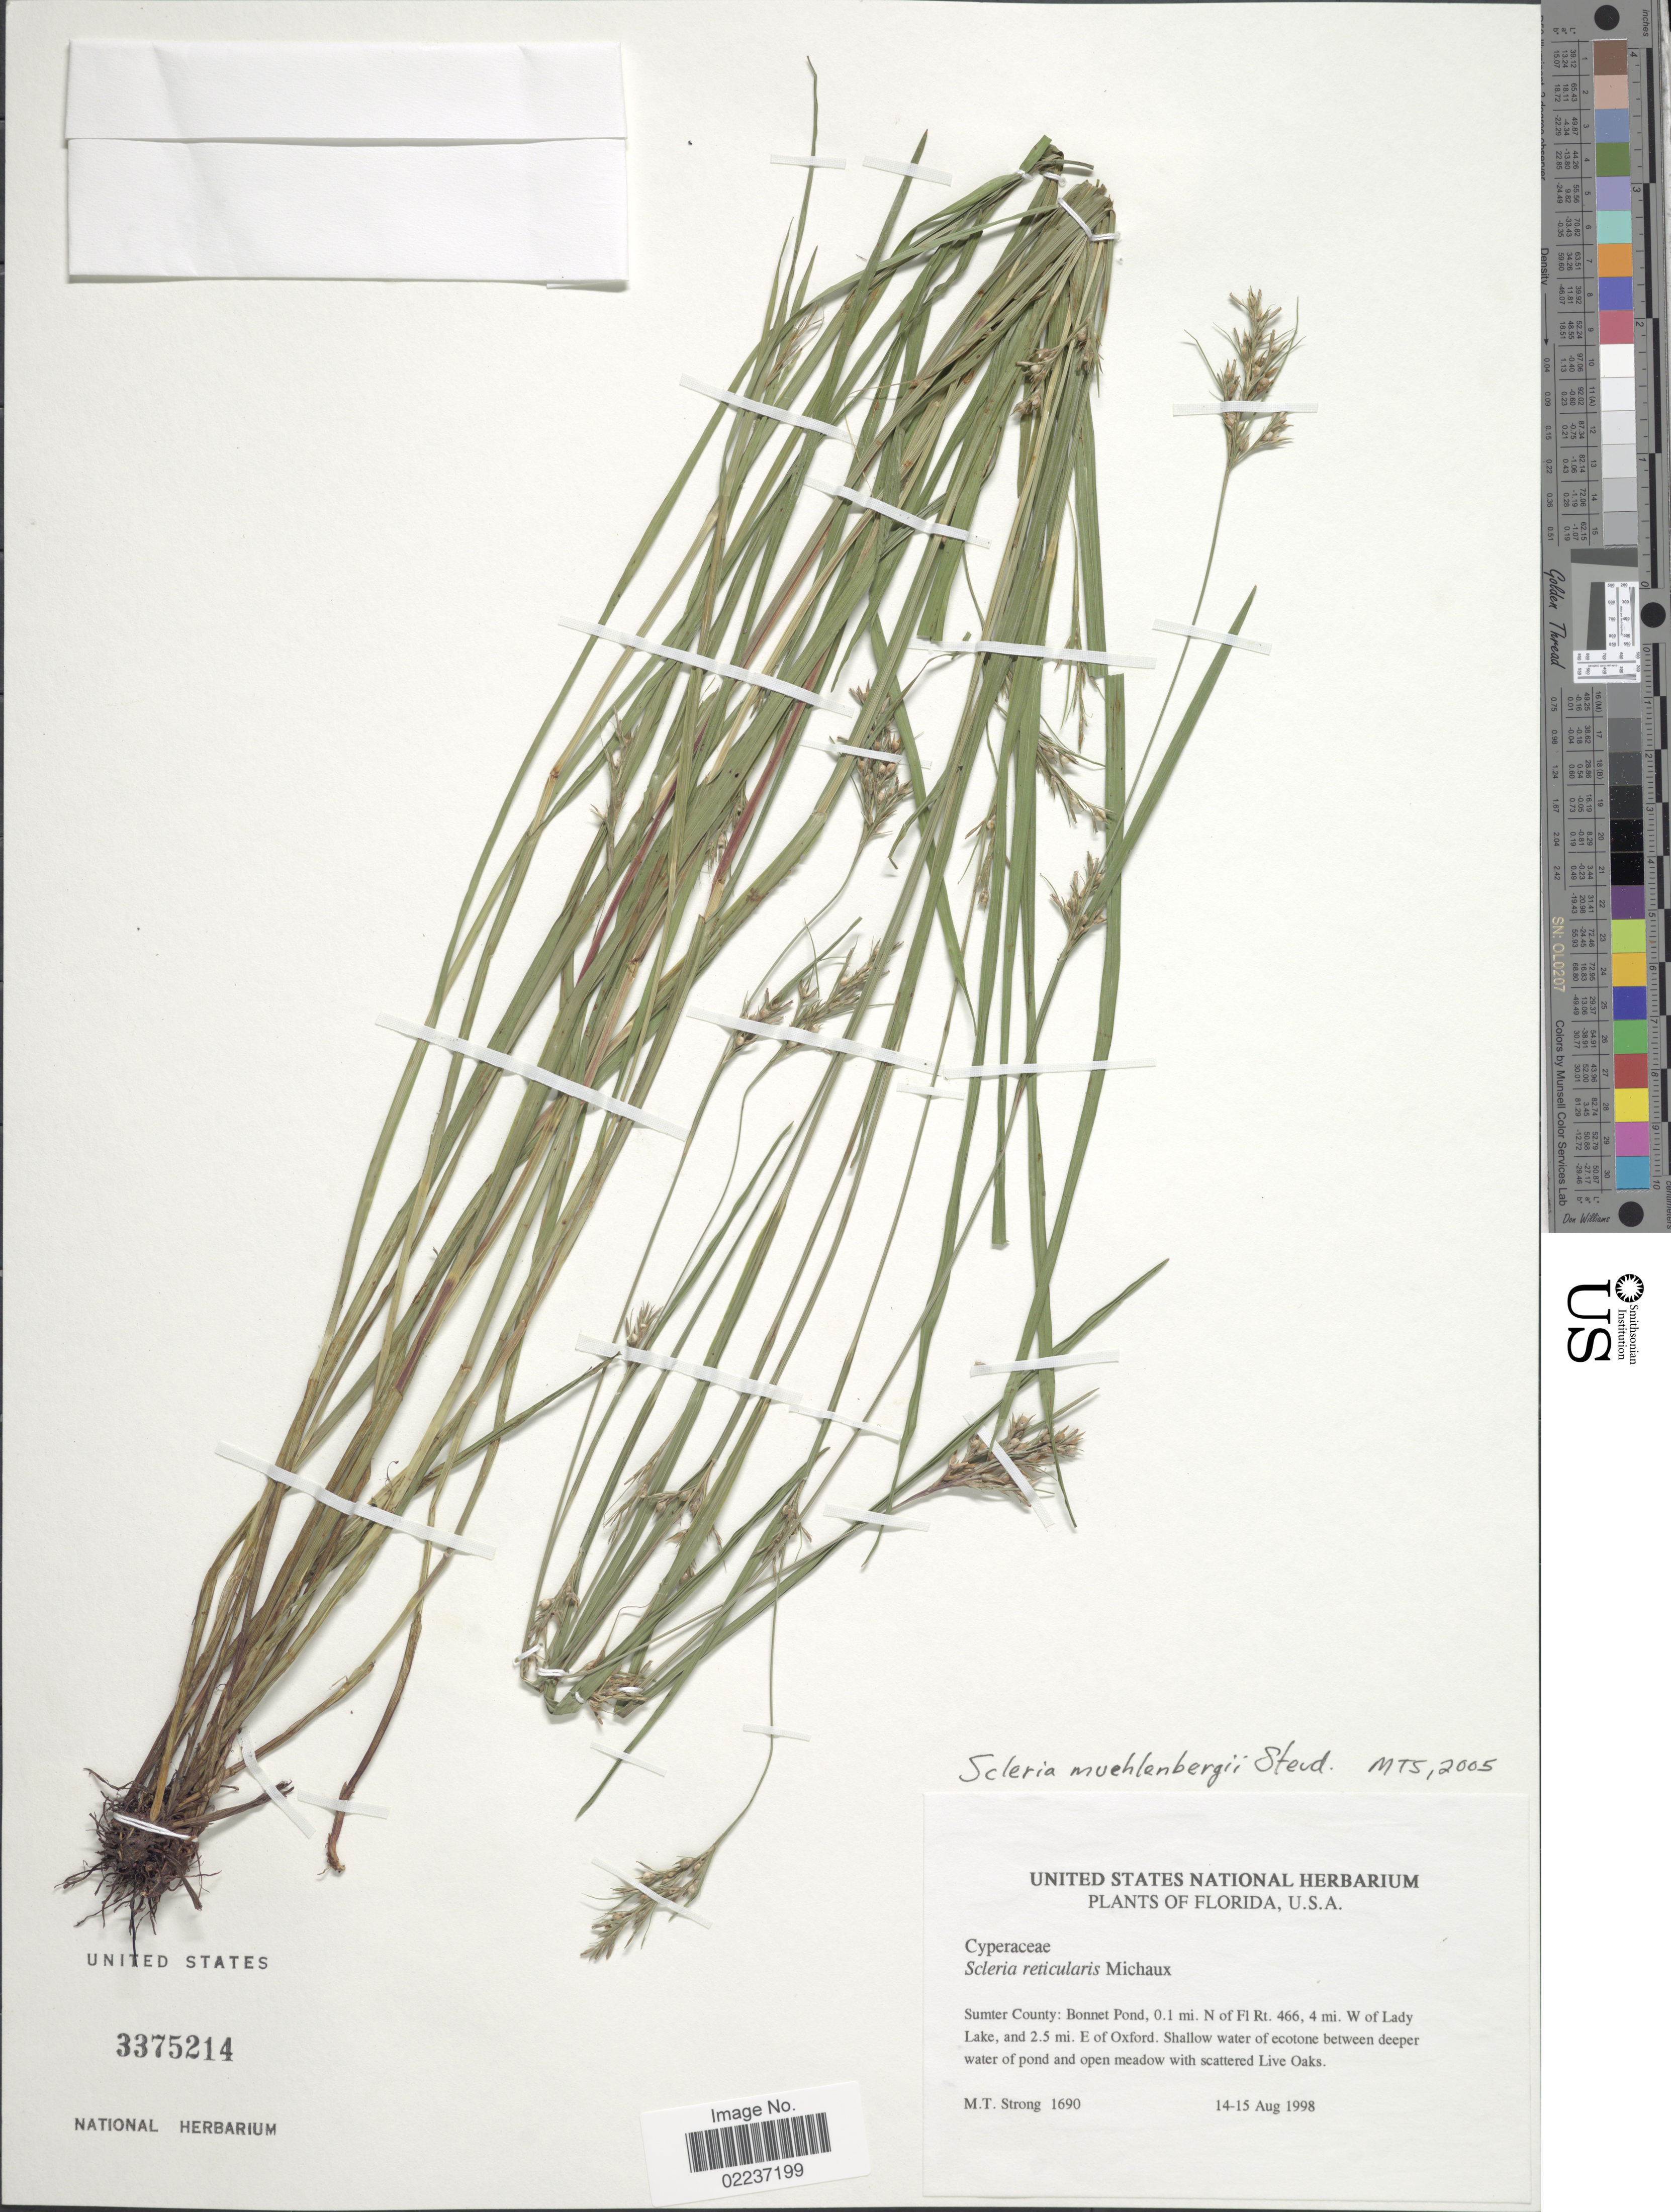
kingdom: Plantae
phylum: Tracheophyta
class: Liliopsida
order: Poales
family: Cyperaceae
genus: Scleria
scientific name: Scleria muehlenbergii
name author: Steud.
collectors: M. T. Strong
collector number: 1690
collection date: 1998-08-14/1998-08-15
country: United States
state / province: Florida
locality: Sumter County: Bonnet Pond, 0.1 mi. N of Fl. Rt. 466, 4 mi. W of Lady Lake, and 2.5 mi. E of Oxford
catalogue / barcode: US 3375214